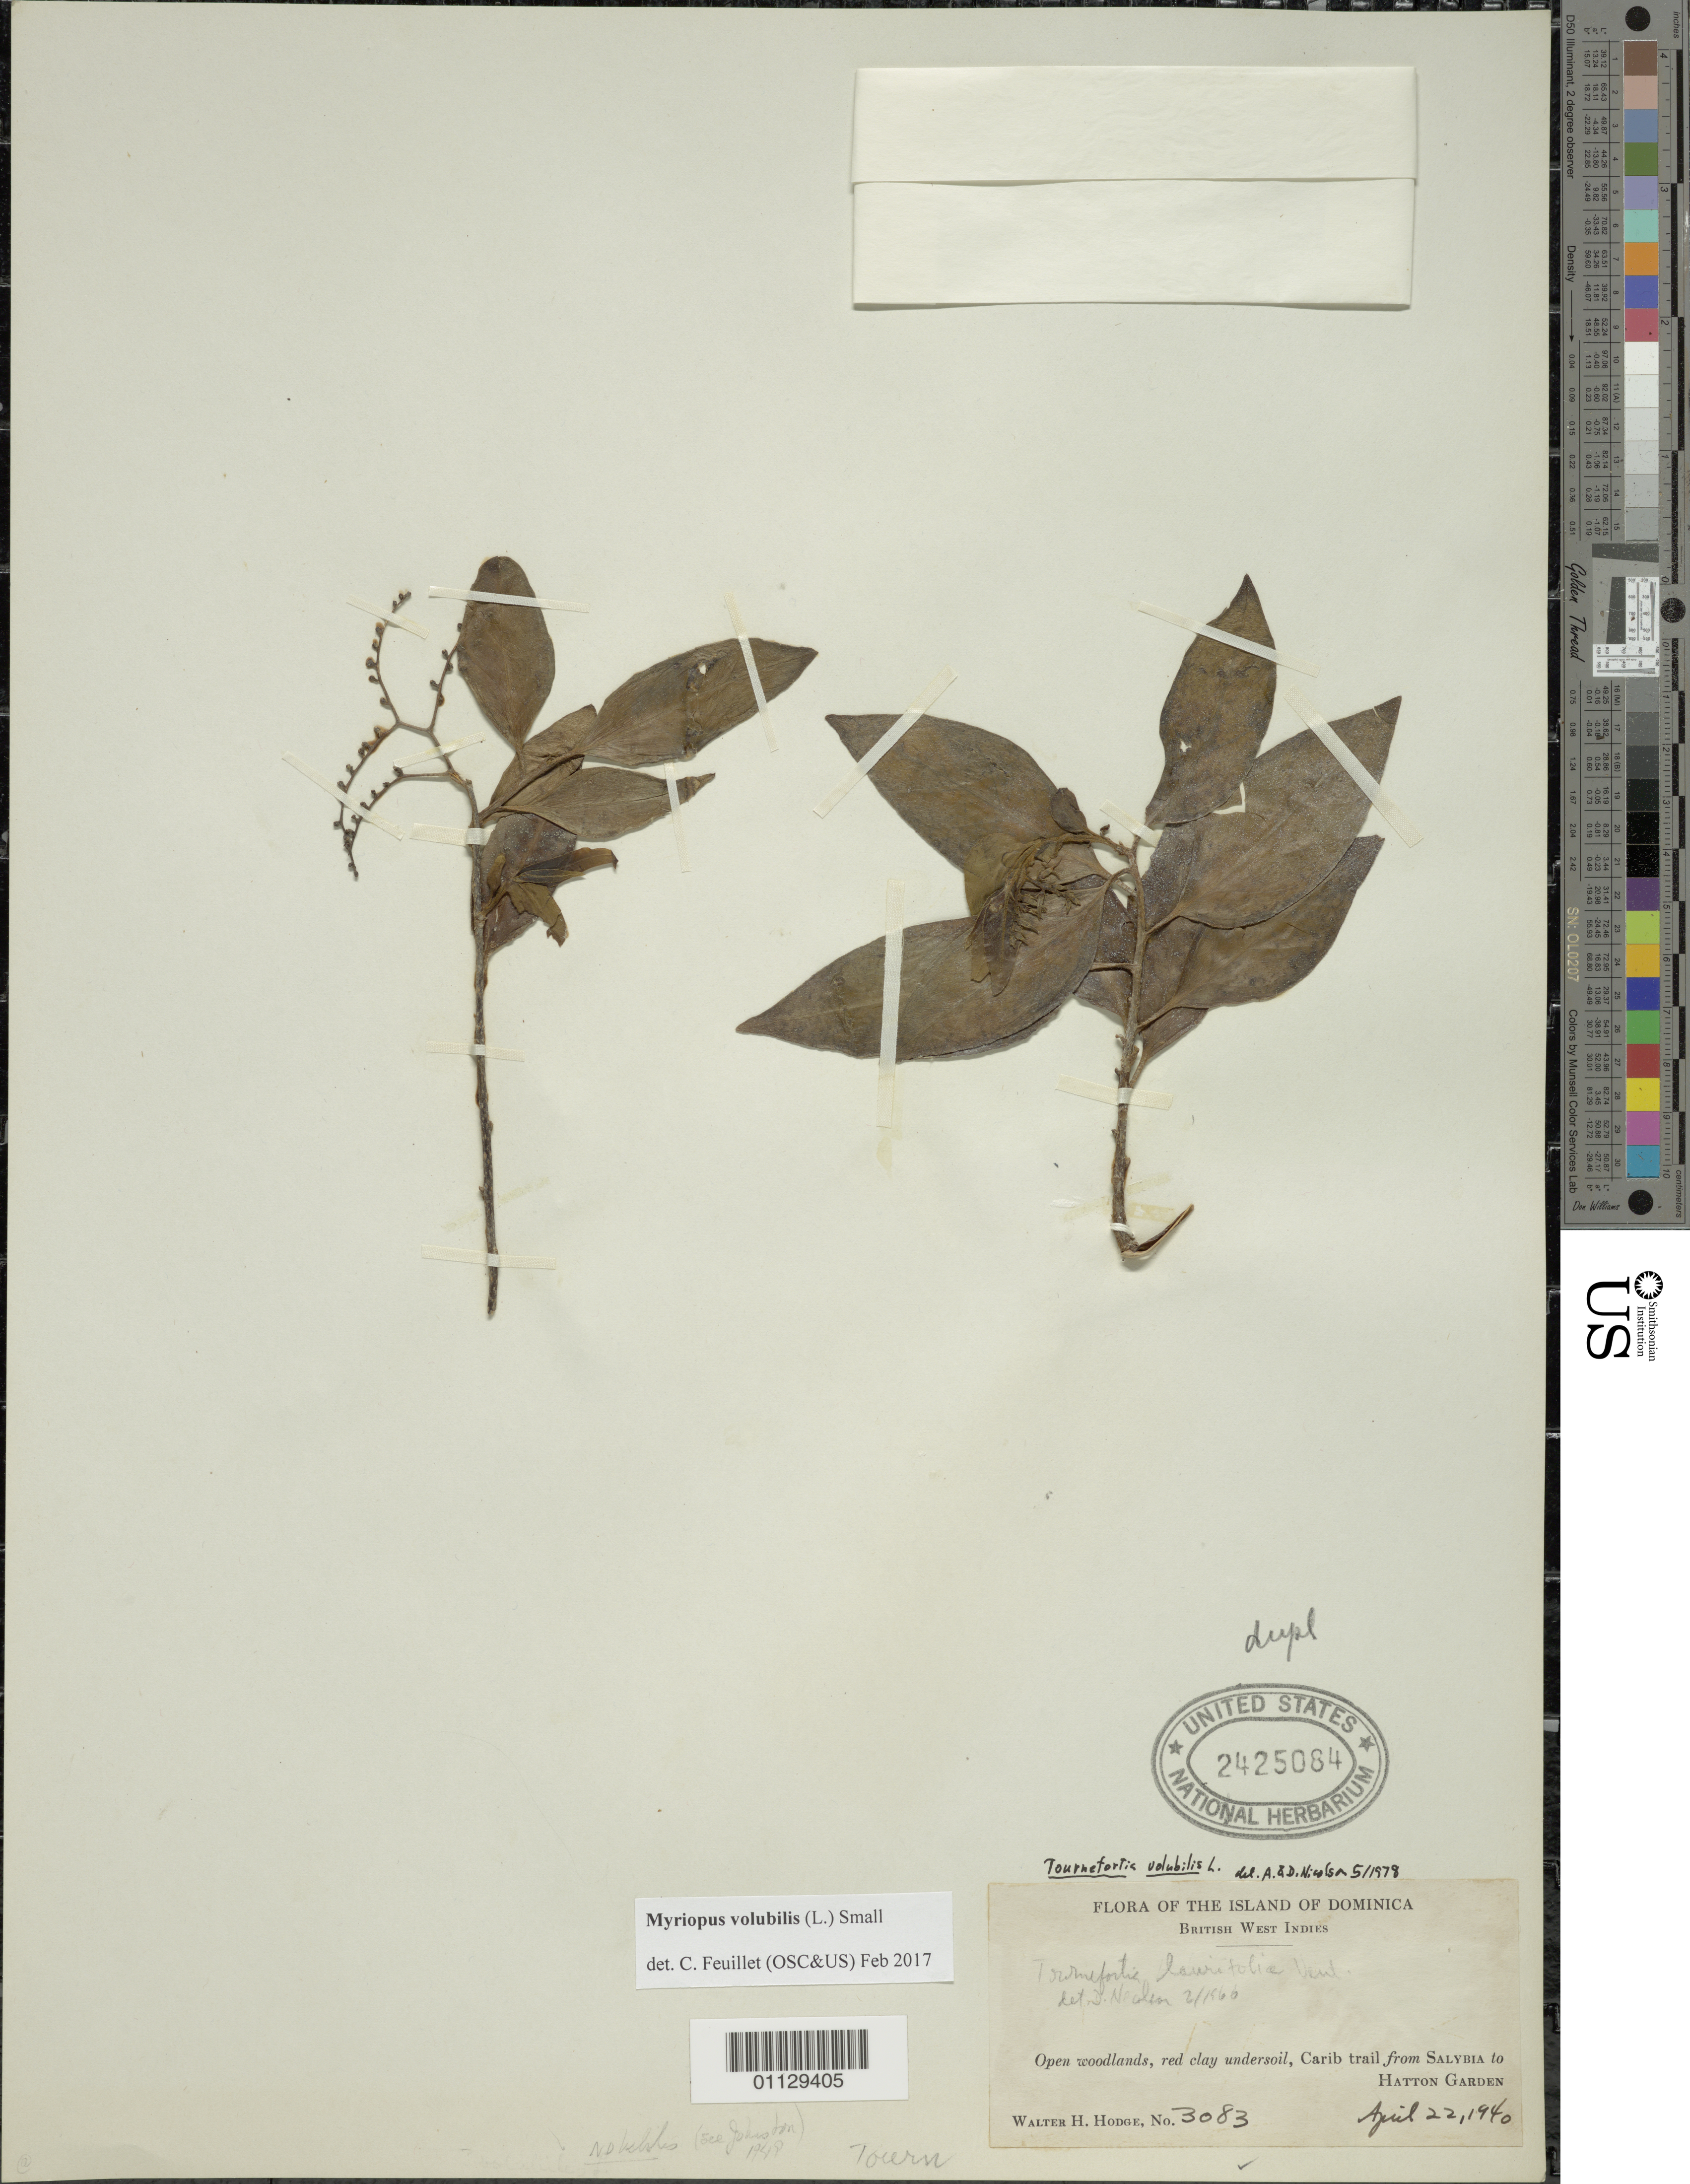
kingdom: Plantae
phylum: Tracheophyta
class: Magnoliopsida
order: Boraginales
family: Heliotropiaceae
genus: Myriopus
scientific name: Myriopus volubilis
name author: (L.) Small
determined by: Feuillet, C.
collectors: W. Hodge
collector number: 3083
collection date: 1940-04-22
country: Dominica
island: Dominica I.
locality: Carib trail from Salybia to Hatton Garden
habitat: Open woodlands, red clay undersoil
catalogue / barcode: US 2425084